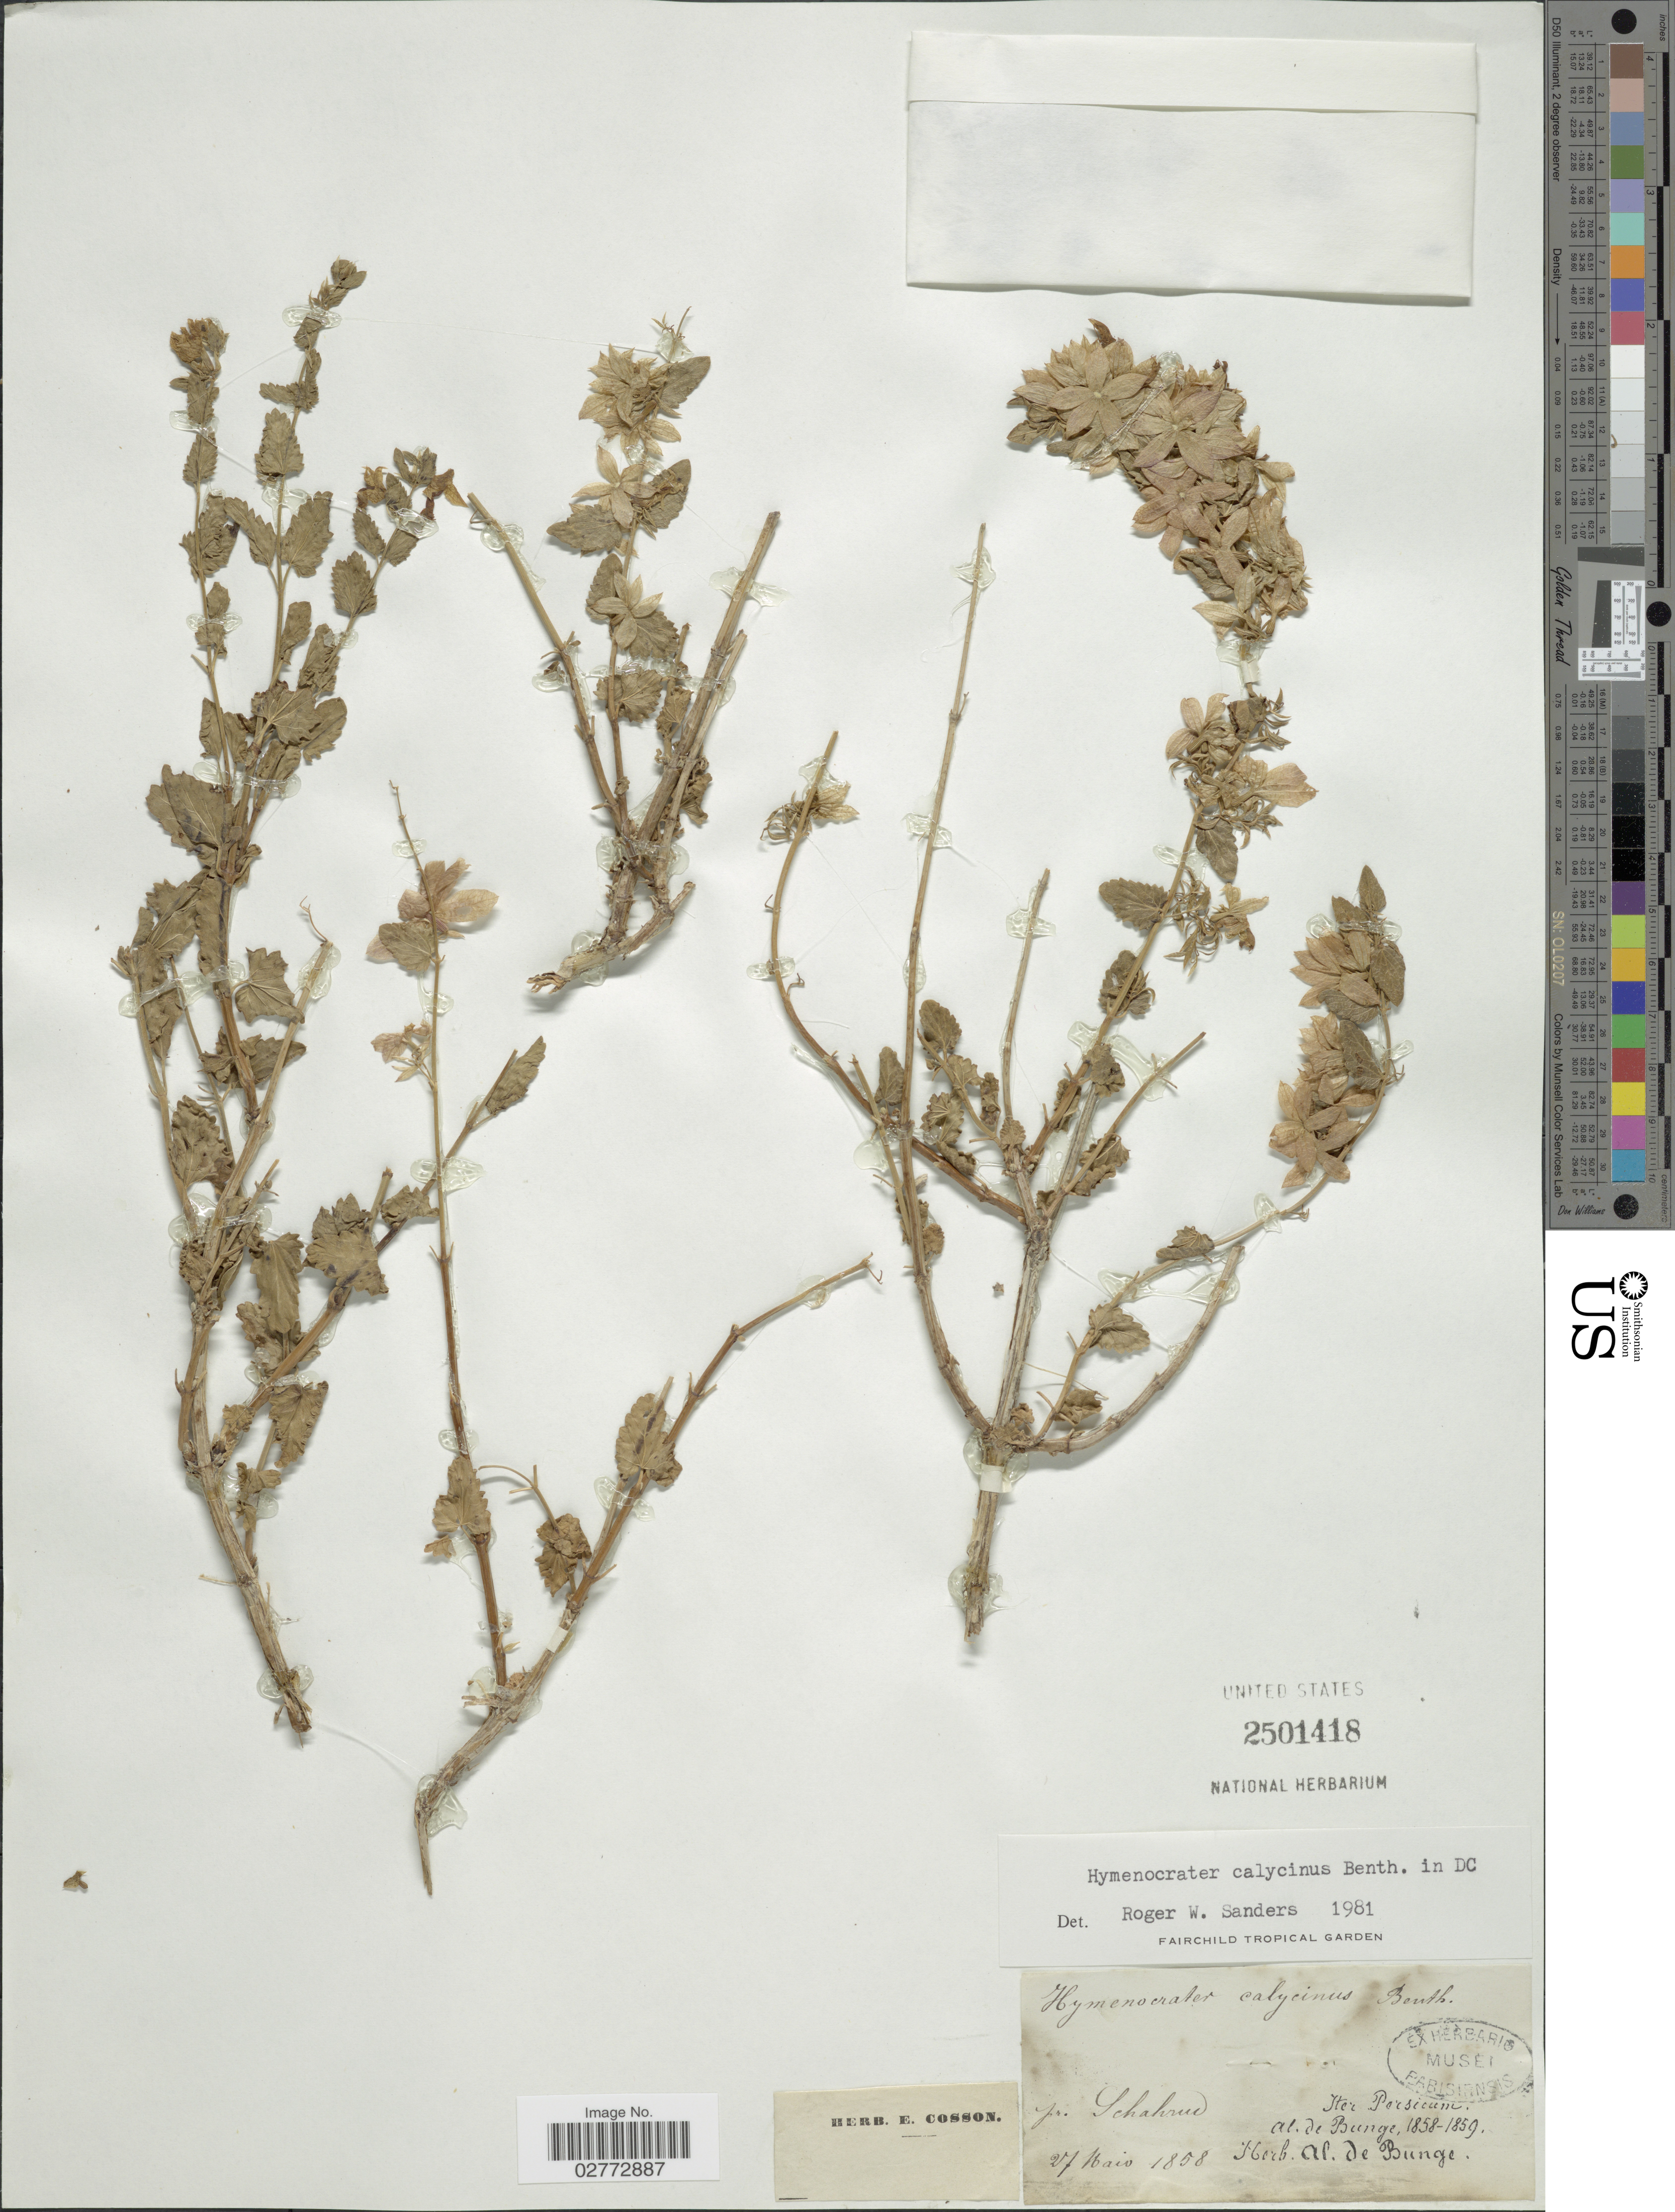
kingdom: Plantae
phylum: Tracheophyta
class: Magnoliopsida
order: Lamiales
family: Lamiaceae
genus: Hymenocrater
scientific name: Hymenocrater calycinus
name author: (Boiss.) Benth.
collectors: A. de Bunge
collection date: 1858-05-27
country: Iran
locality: Pr. Schahrud. Iter Persicum.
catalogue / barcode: US 2501418